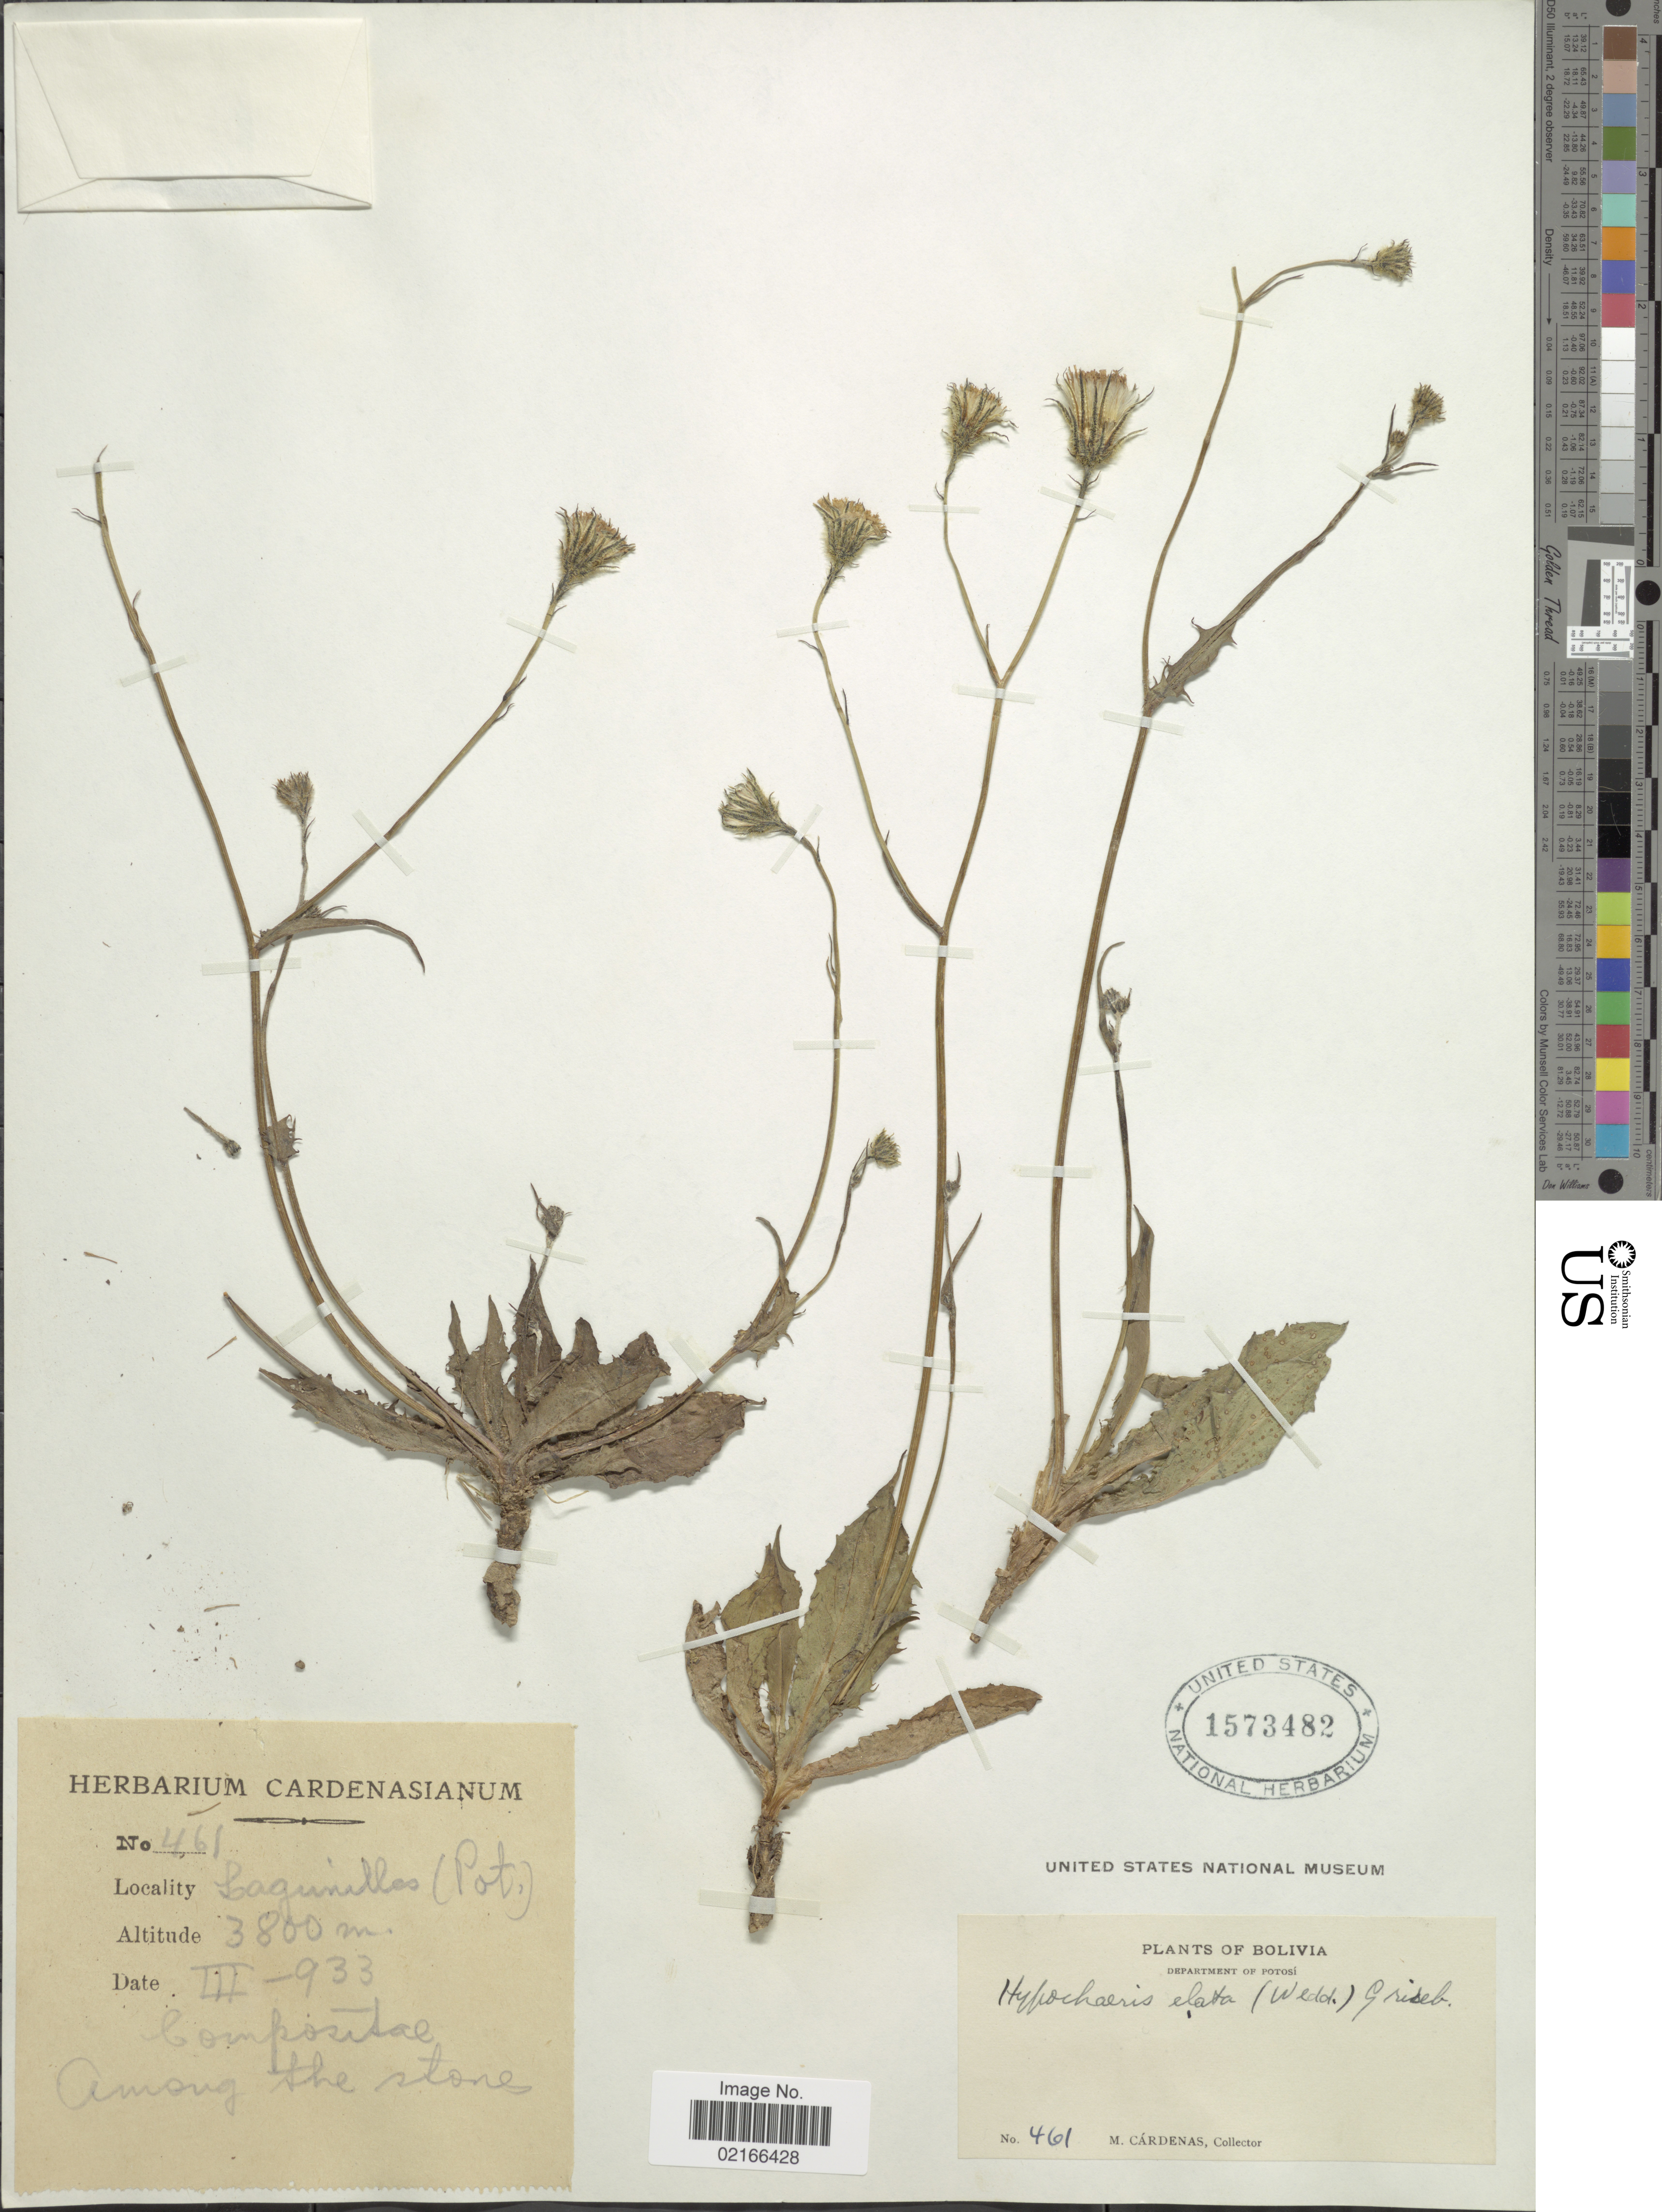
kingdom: Plantae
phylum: Tracheophyta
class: Magnoliopsida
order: Asterales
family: Asteraceae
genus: Hypochaeris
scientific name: Hypochaeris elata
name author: (Wedd.) Griseb.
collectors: M. Cárdenas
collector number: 461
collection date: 1933-03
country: Bolivia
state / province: Potosi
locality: Lagunillas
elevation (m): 3800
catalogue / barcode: US 1573482